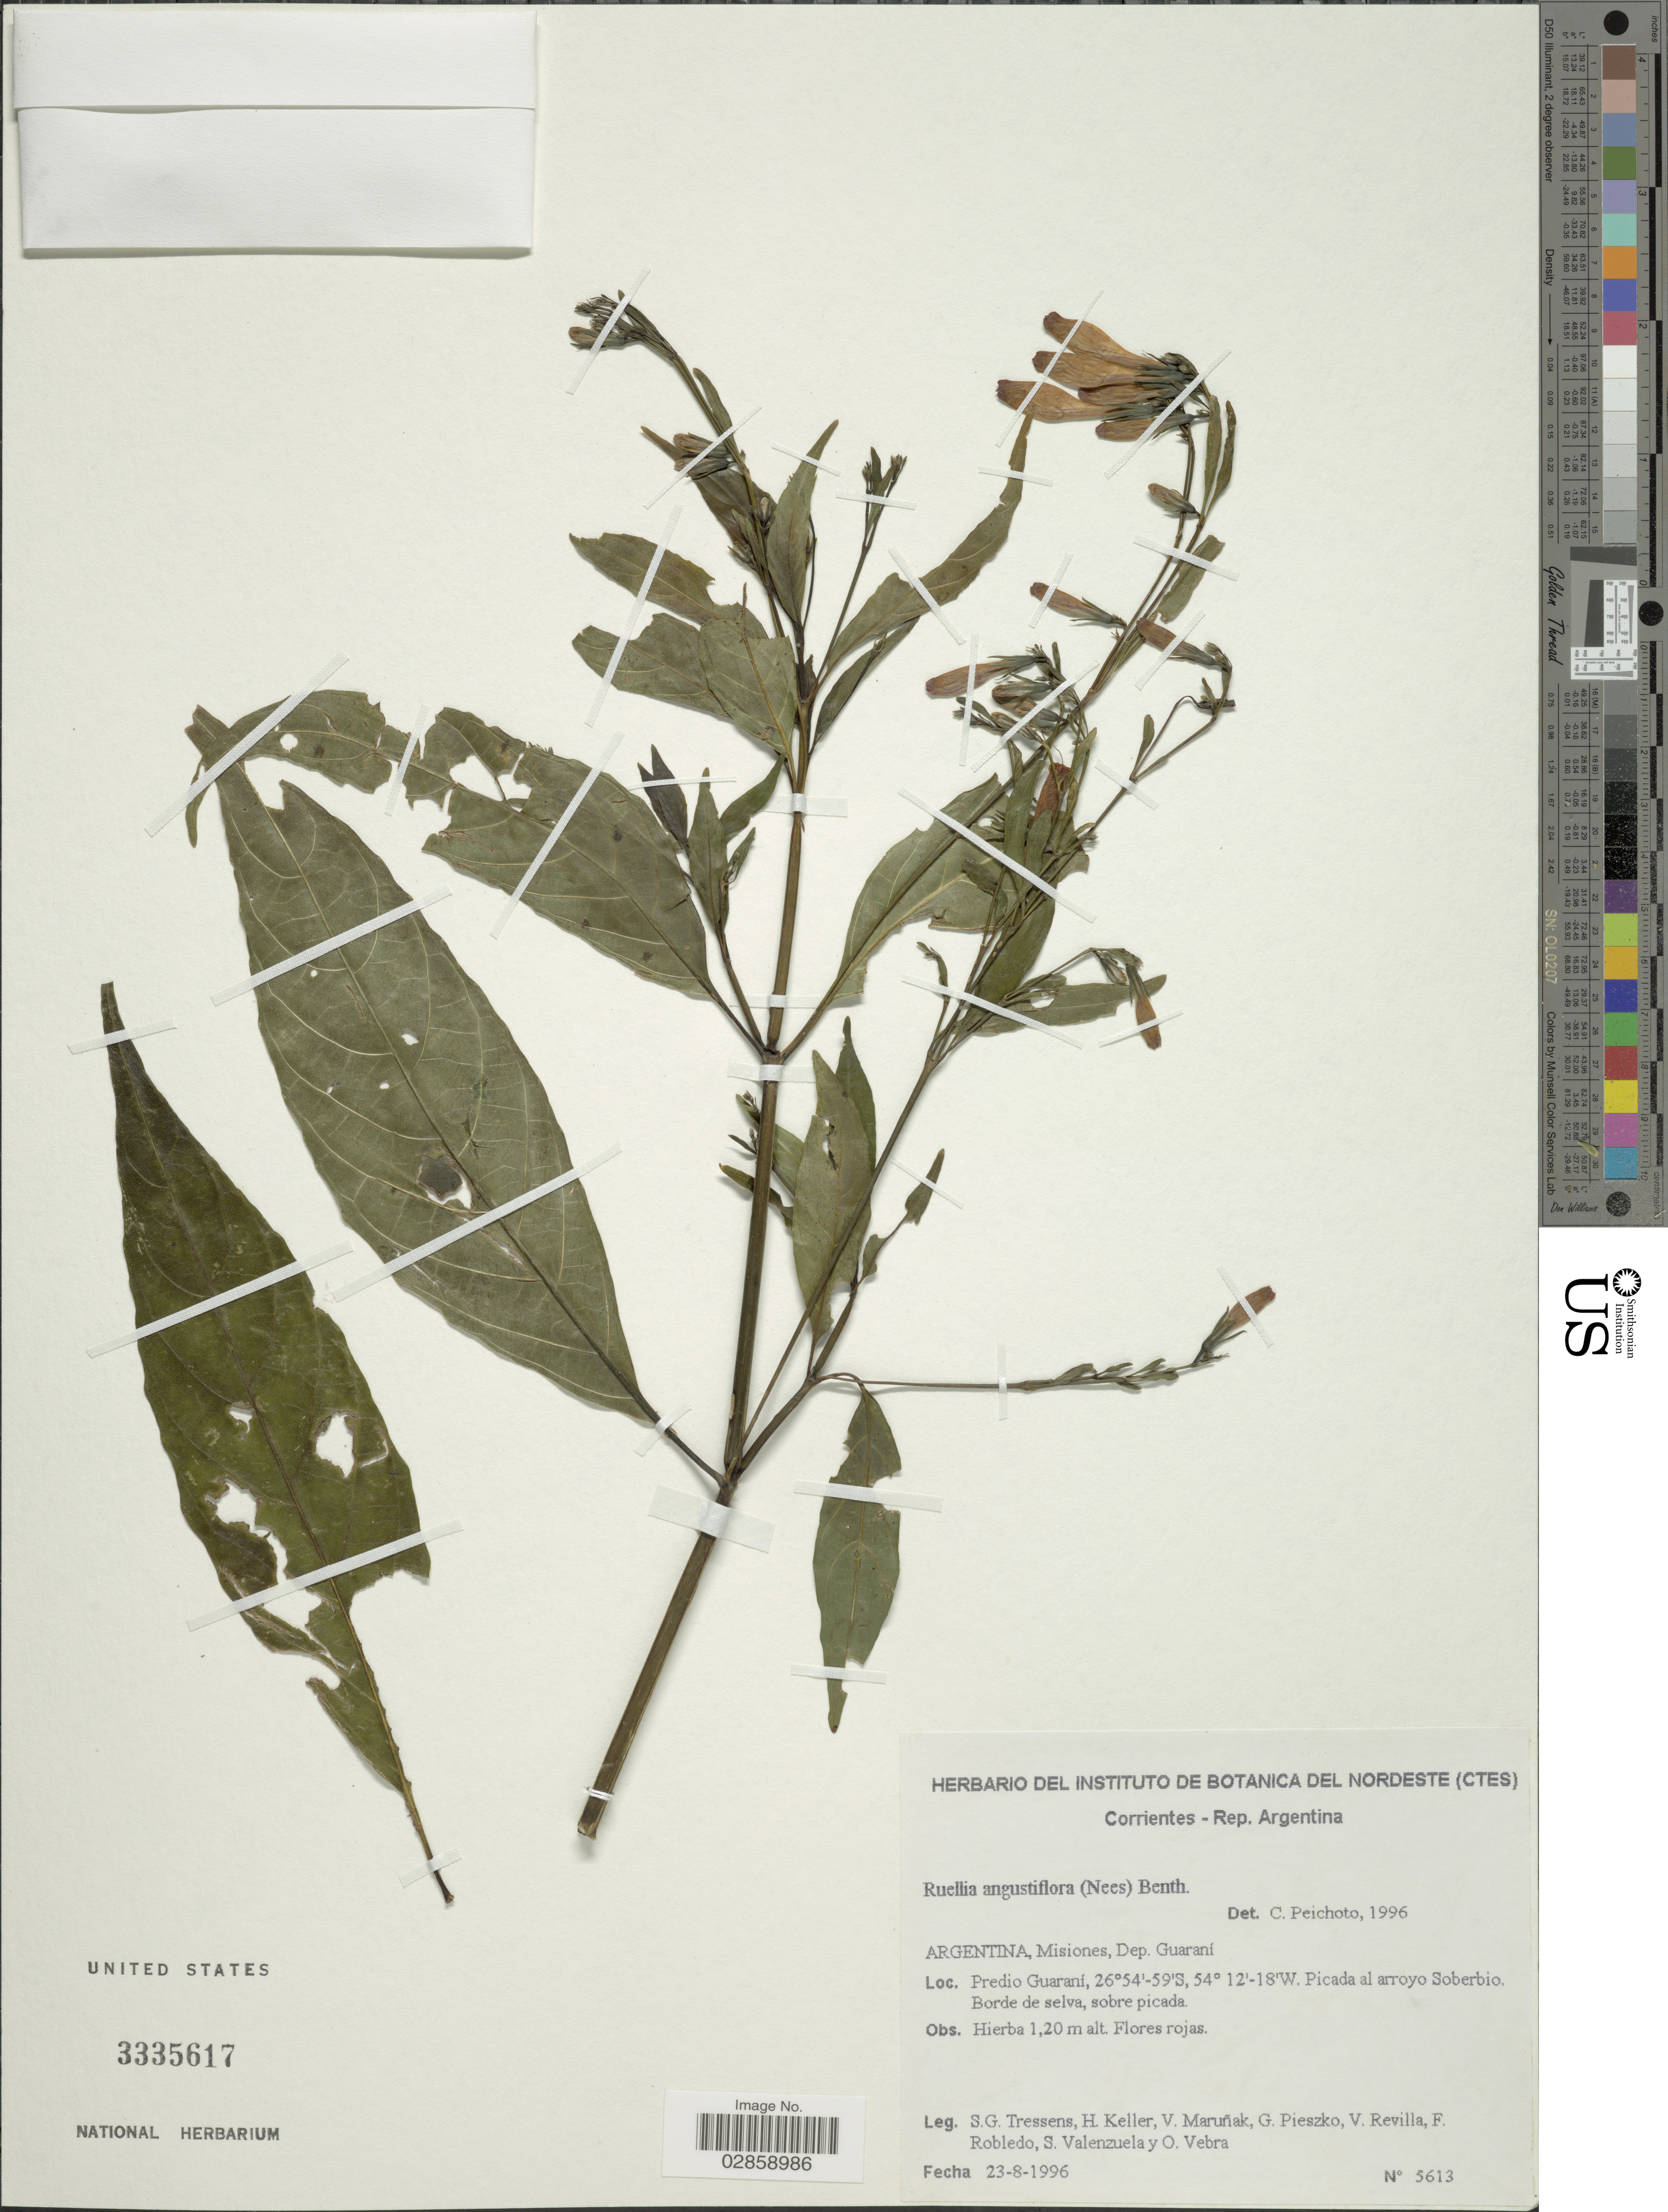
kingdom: Plantae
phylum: Tracheophyta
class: Magnoliopsida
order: Lamiales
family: Acanthaceae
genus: Ruellia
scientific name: Ruellia angustiflora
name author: (Nees) Lindau ex Rambo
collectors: S. Tressens, H. Keller, V. Maruñak, G. Pieszko & et al.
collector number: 5613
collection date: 1996-08-23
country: Argentina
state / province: Misiones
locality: Dep. Guaraní. Predio Guaraní. Picada al arroyo Soberbio.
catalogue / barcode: US 3335617